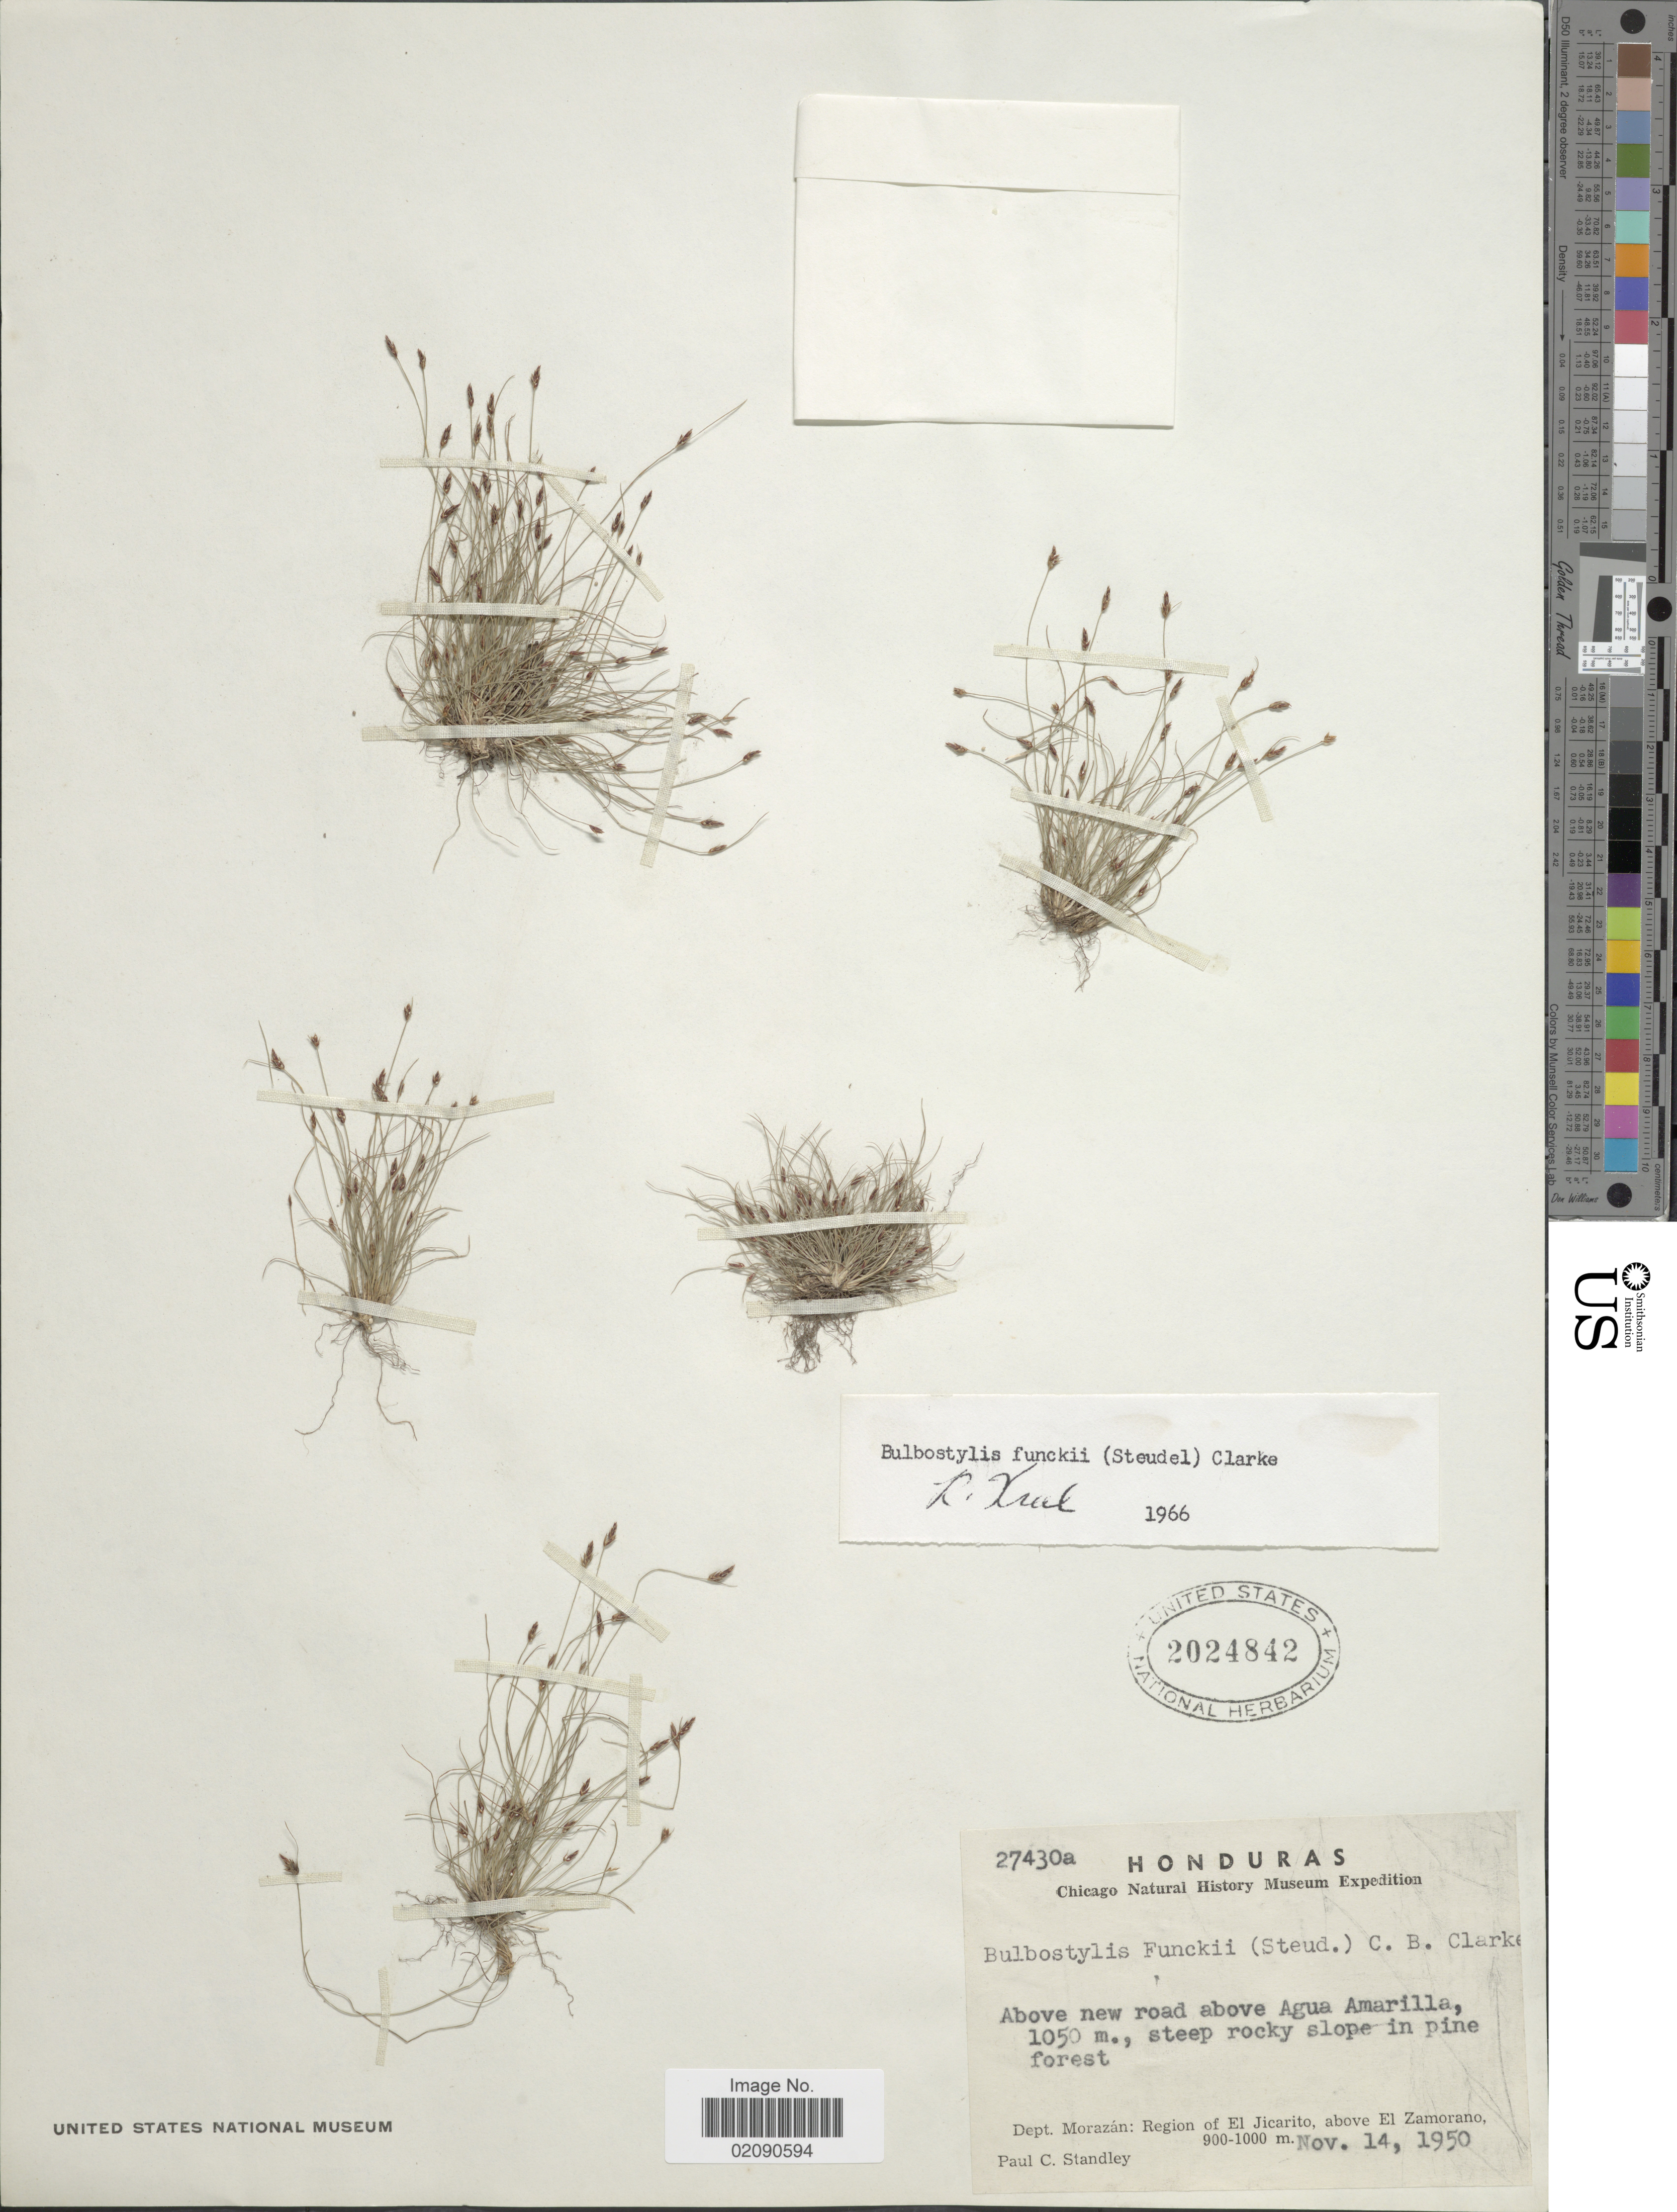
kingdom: Plantae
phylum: Tracheophyta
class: Liliopsida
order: Poales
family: Cyperaceae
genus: Bulbostylis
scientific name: Bulbostylis funckii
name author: (Steud.) C.B. Clarke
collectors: P. C. Standley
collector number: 27430a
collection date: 1950-11-14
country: Honduras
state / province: Fco. Morazán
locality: Above new road above Agua Amarilla, steep rocky slope in pine forest, Dept. Morazán: Region of Jicarito, above El Zamorano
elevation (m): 900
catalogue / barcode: US 2024842